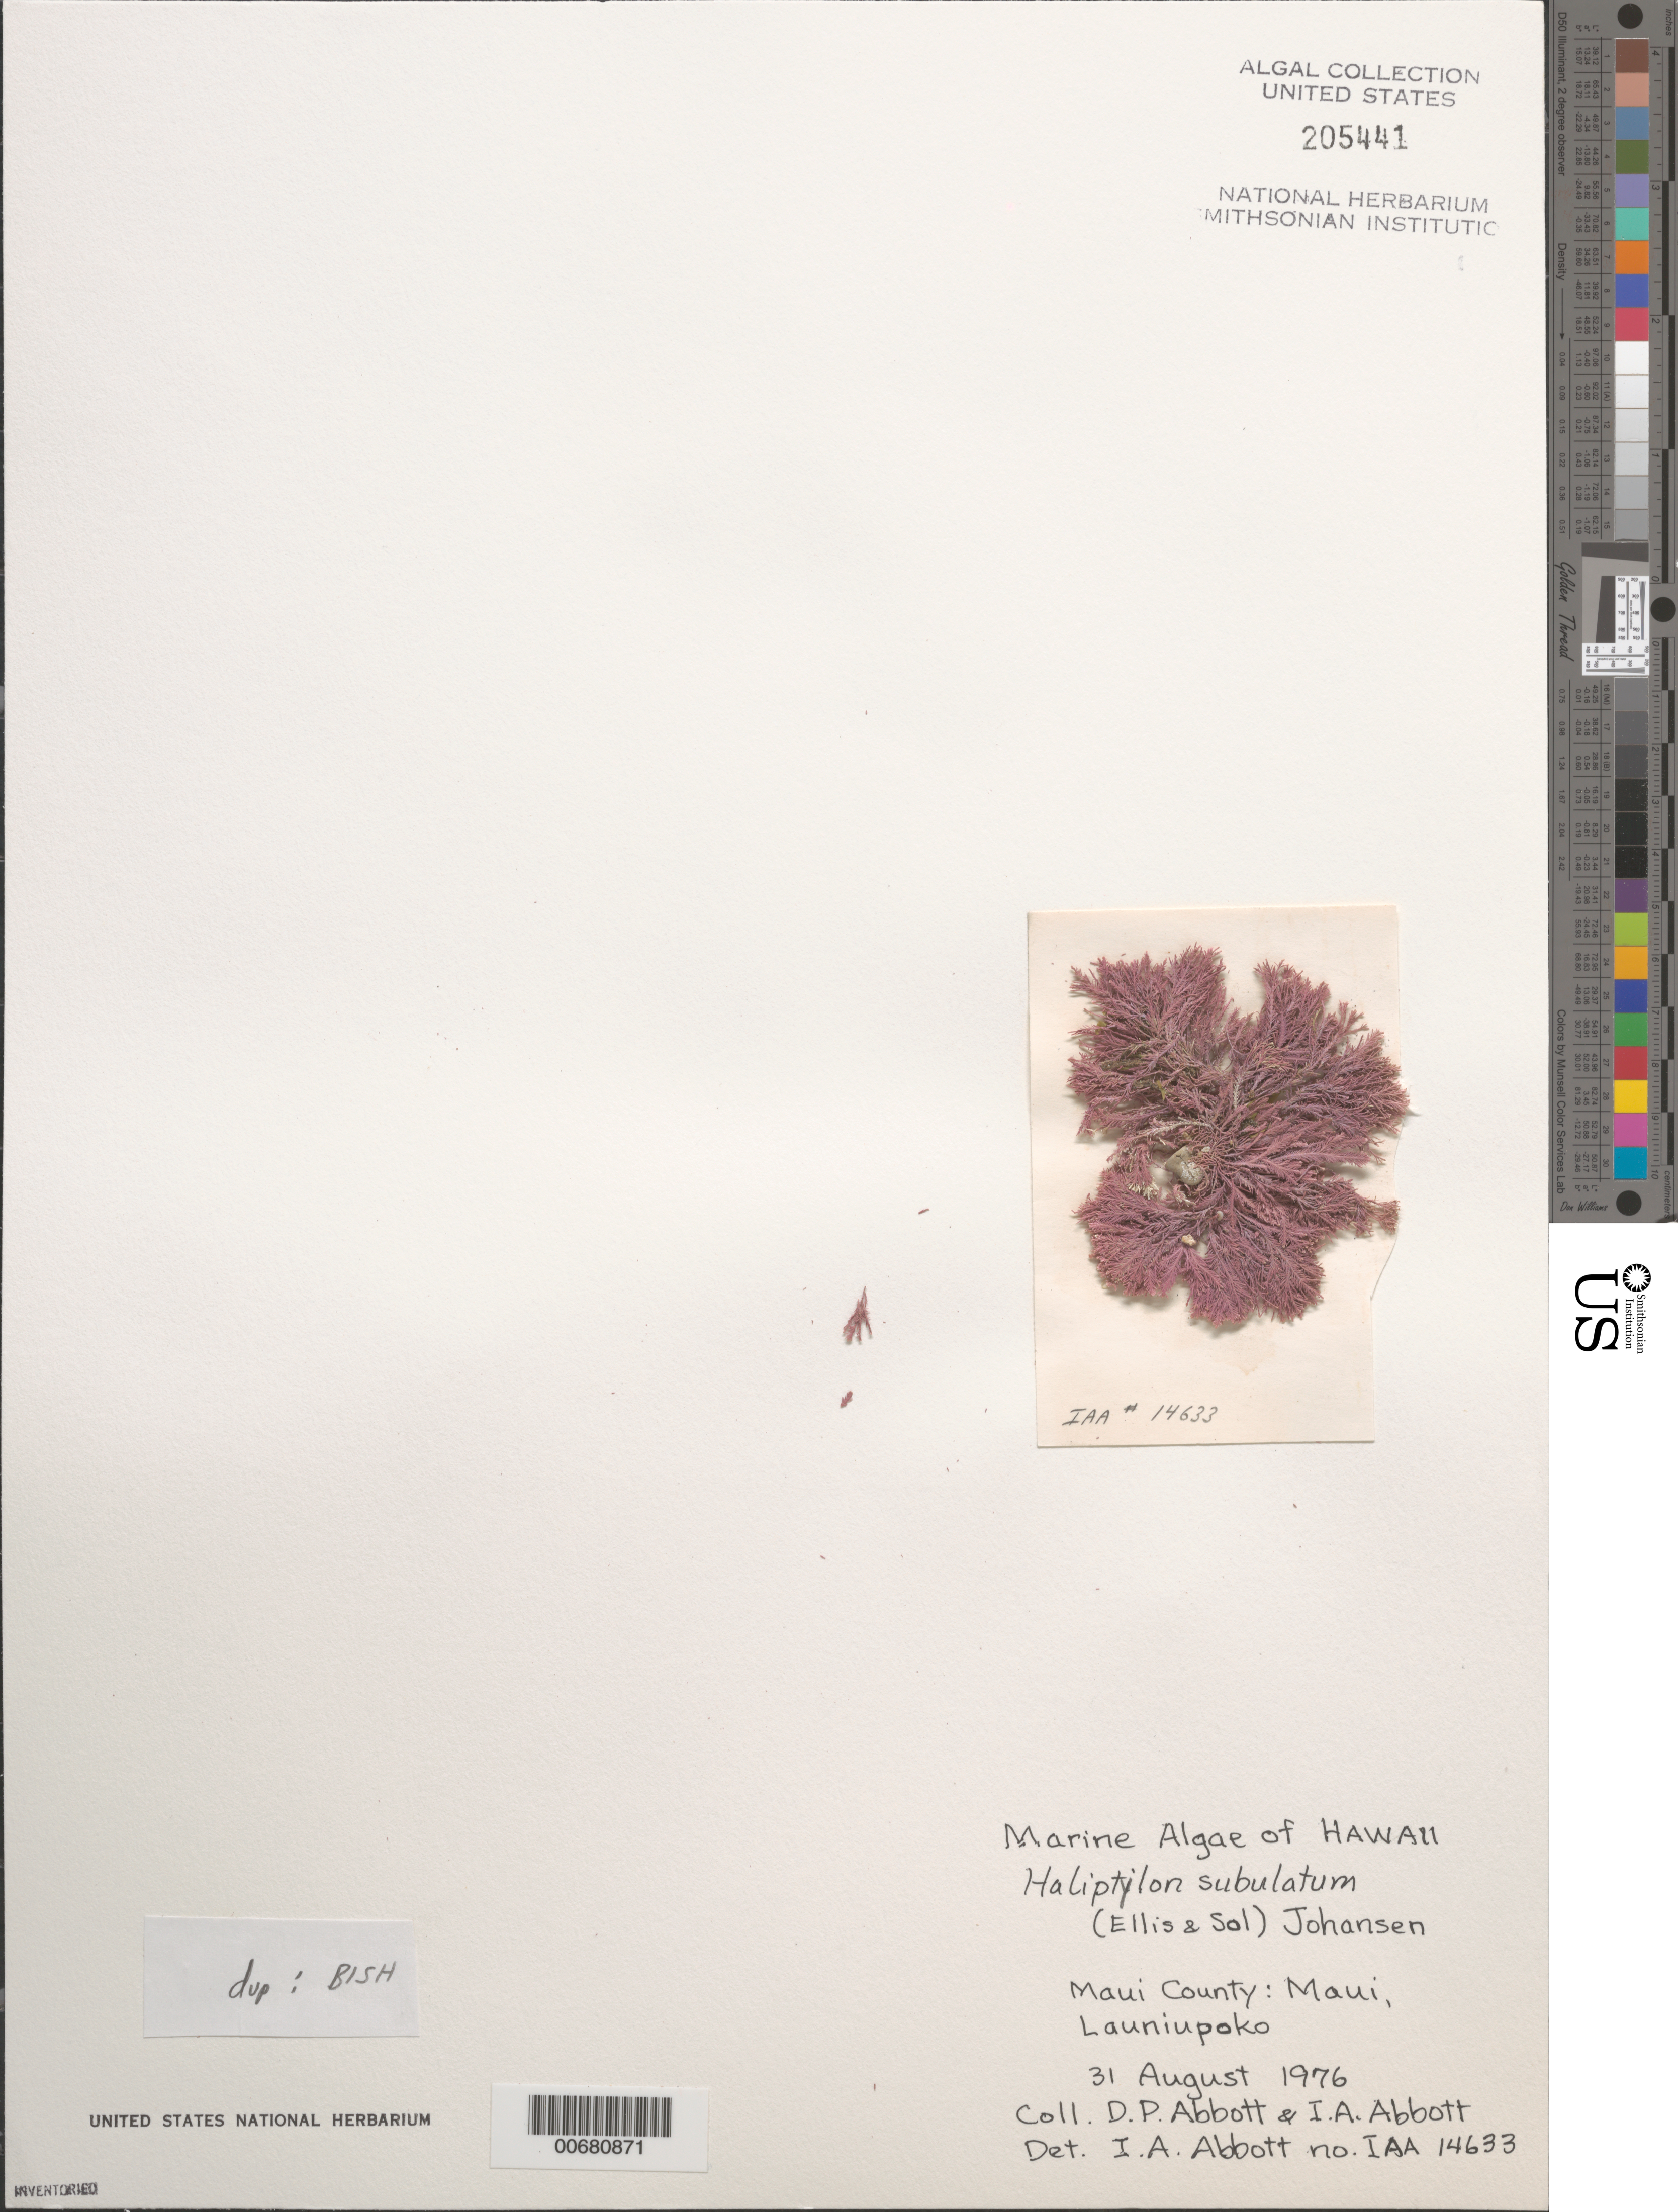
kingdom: Plantae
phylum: Rhodophyta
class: Florideophyceae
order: Corallinales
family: Corallinaceae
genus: Jania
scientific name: Jania subulata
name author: (Ellis & Sol.) Sond.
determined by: Algae name updating Project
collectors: I. A. Abbott & D. P. Abbott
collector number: IAA 14633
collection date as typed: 31 Aug 1976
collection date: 1976-08-31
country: United States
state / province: Hawaii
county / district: Maui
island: Maui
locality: Launiupoko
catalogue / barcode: US 205441